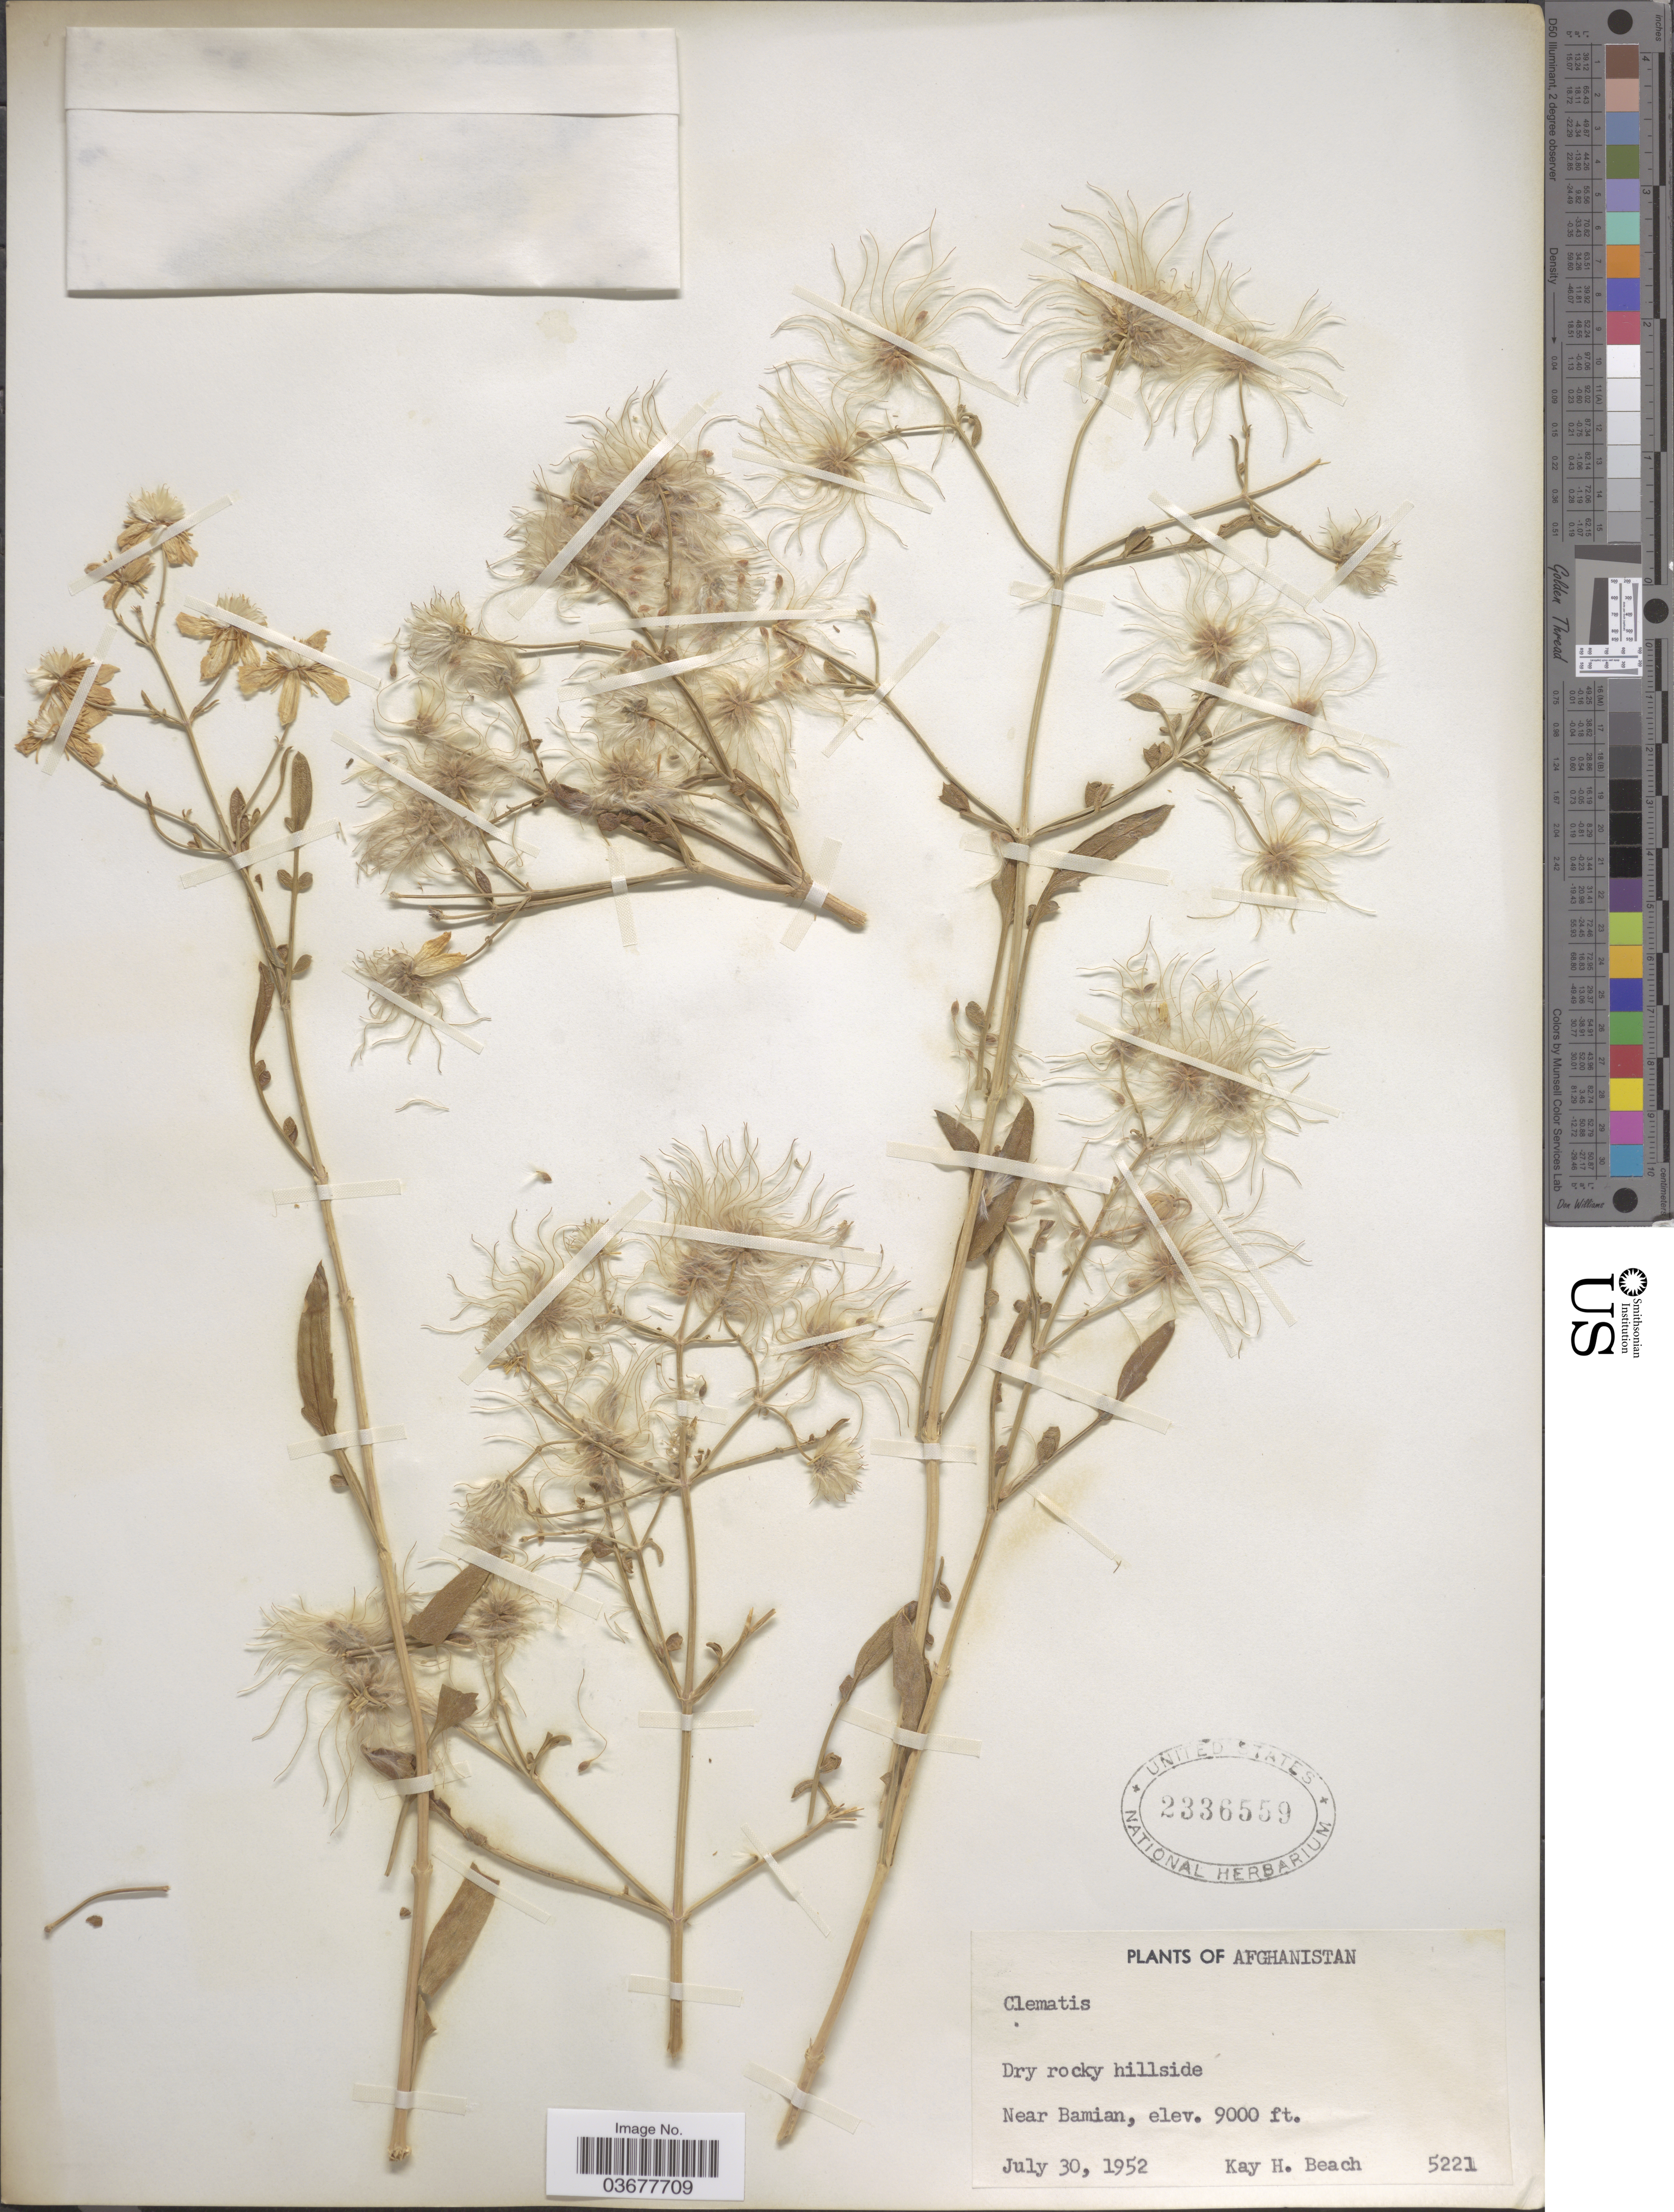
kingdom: Plantae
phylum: Tracheophyta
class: Magnoliopsida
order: Ranunculales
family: Ranunculaceae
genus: Clematis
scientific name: Clematis sp.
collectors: K. H. Beach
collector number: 5221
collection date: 1952-07-30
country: Afghanistan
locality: Near Bamian.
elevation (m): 2743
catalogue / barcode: US 2336559